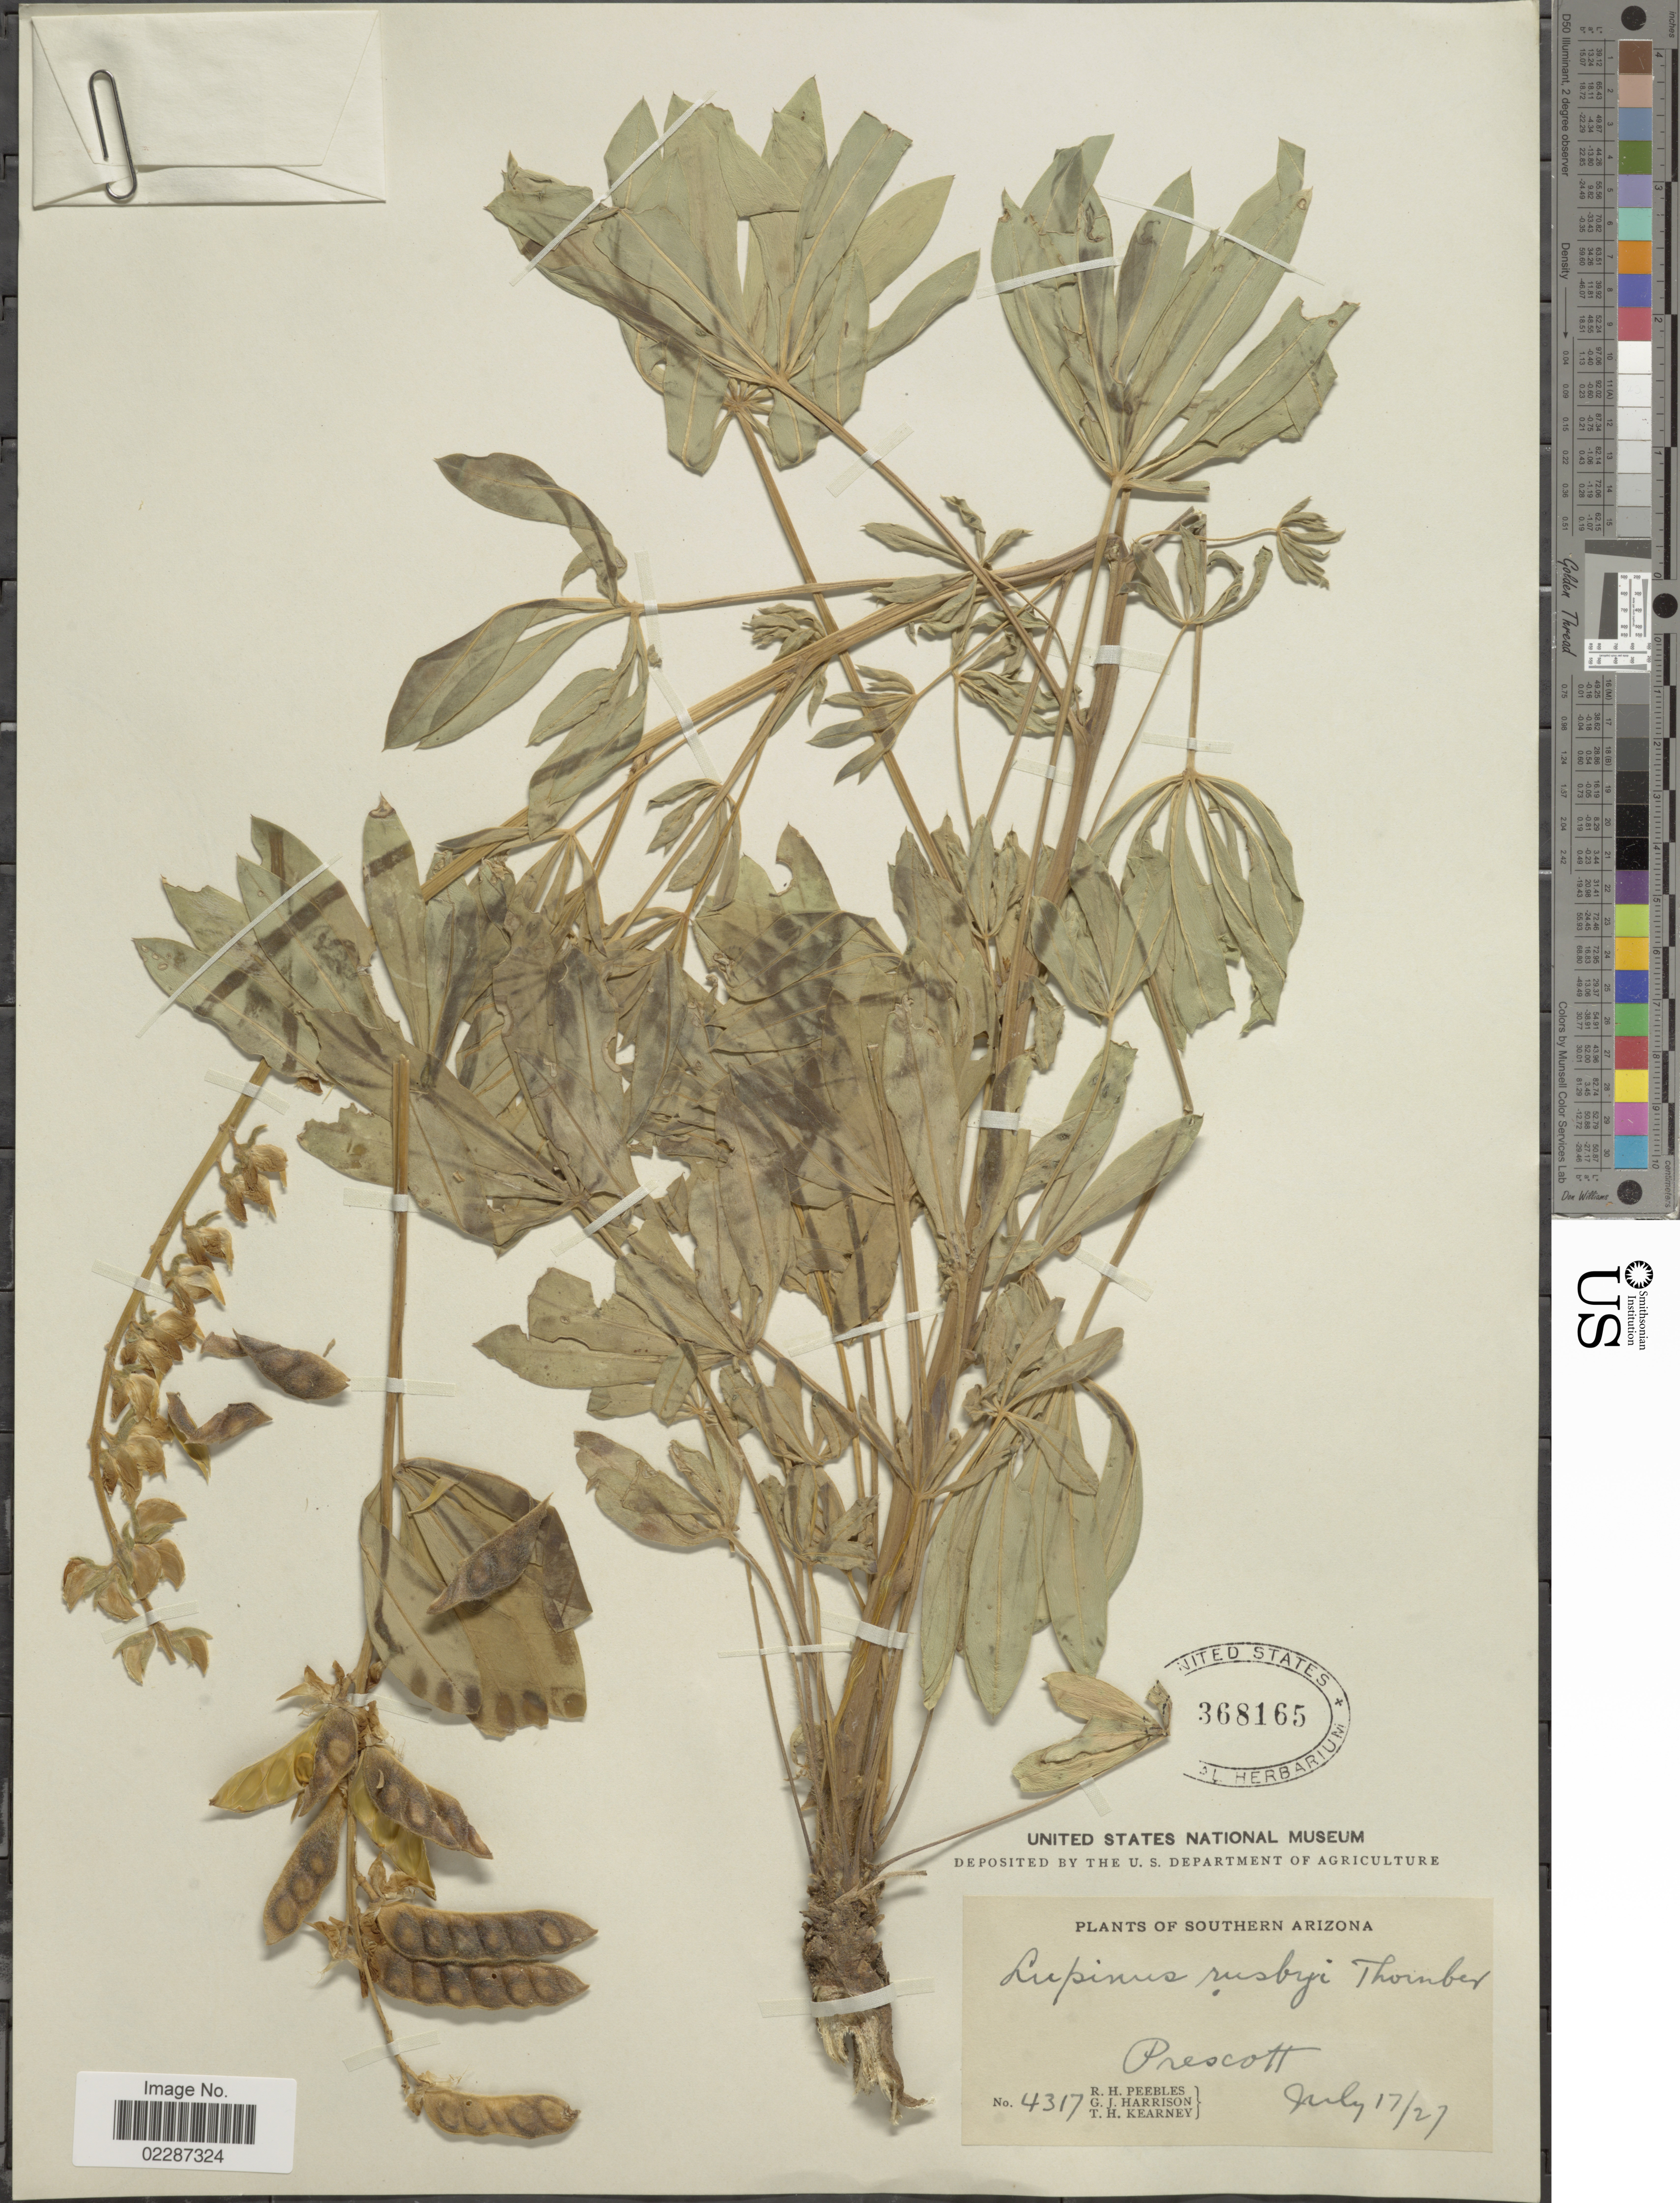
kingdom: Plantae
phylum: Tracheophyta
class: Magnoliopsida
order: Fabales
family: Fabaceae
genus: Lupinus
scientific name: Lupinus rusbyi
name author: Thornber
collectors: R. H. Peebles, G. J. Harrison & T. H. Kearney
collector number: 4317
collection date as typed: Transcribed d/m/y: 17/7/27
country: United States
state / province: Arizona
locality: Precott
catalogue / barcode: US 368165